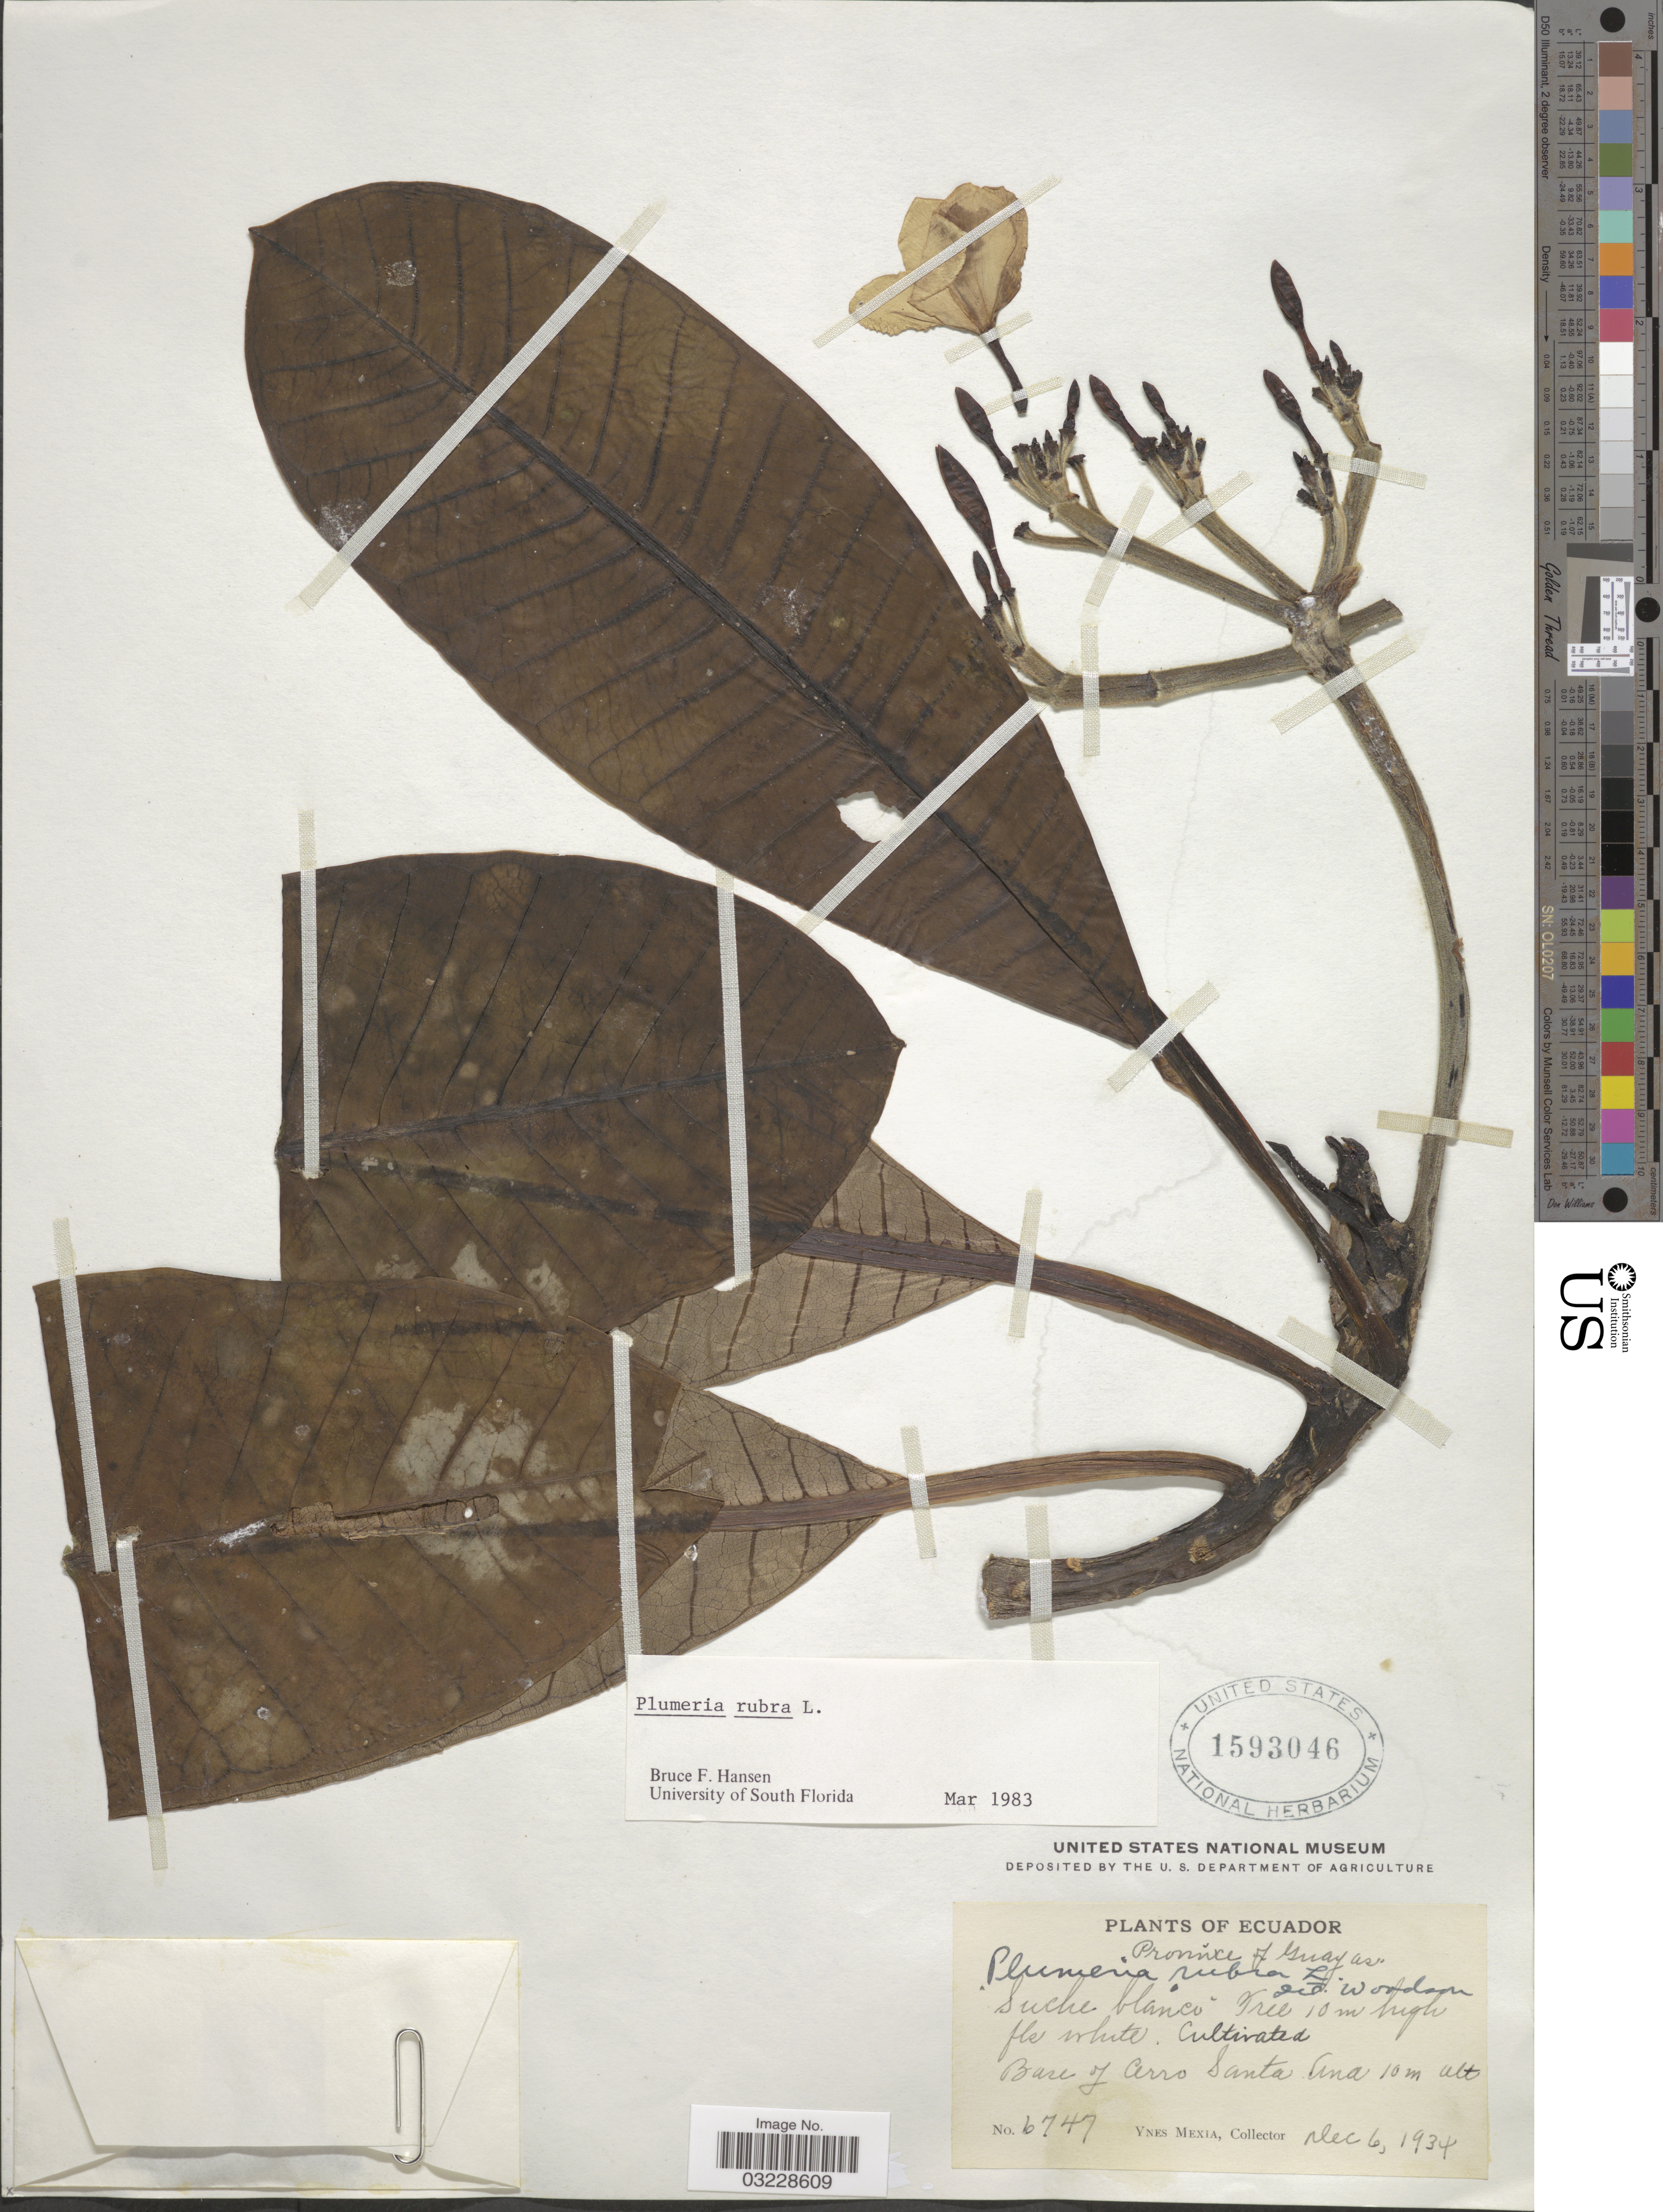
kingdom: Plantae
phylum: Tracheophyta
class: Magnoliopsida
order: Gentianales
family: Apocynaceae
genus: Plumeria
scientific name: Plumeria rubra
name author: L.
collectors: Y. Mexia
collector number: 6747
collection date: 1934-12-06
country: Ecuador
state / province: Guayas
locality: Province of Guayas, Base of Cerro Santa Ana.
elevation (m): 10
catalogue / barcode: US 1593046